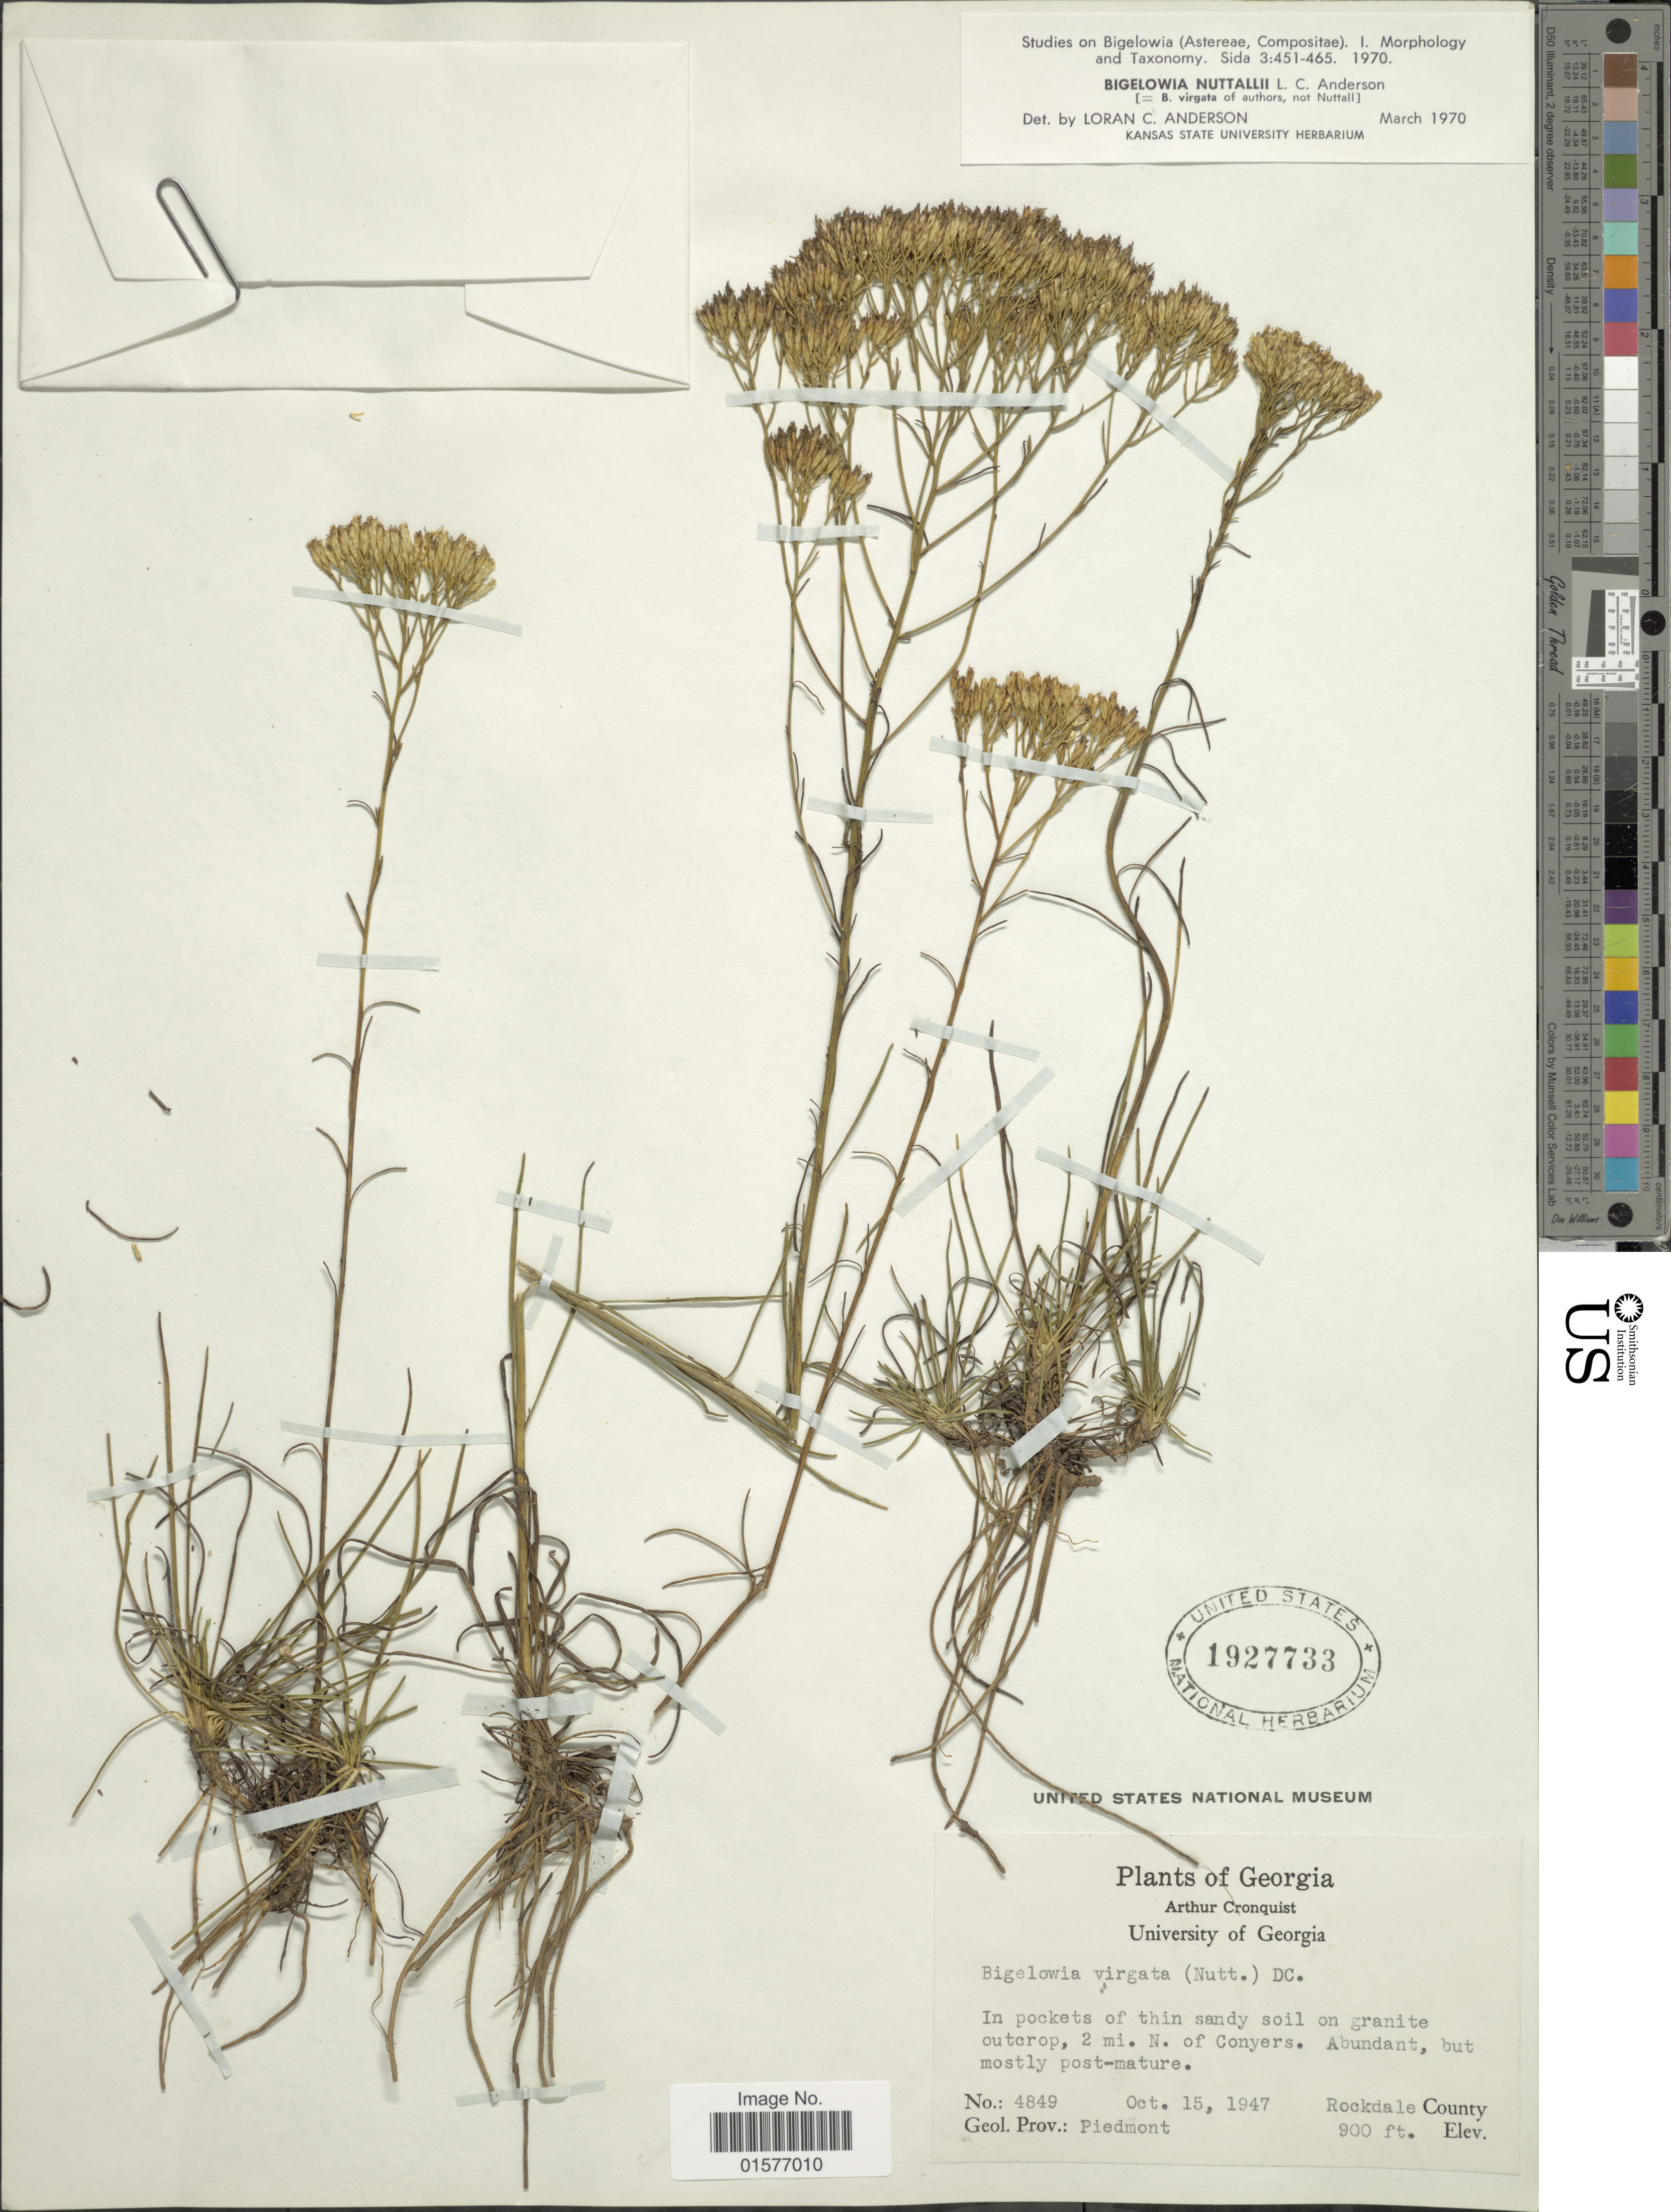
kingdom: Plantae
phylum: Tracheophyta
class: Magnoliopsida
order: Asterales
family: Asteraceae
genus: Bigelowia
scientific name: Bigelowia nuttallii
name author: L.C. Anderson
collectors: A. J. Cronquist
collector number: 4849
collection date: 1947-10-15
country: United States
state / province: Georgia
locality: In pockets of thin sandy soil on granite outcrops, 2 mi. N. of Conyers, Rockdale County, geol. Prov.: Piedmont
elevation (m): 274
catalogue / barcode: US 1927733